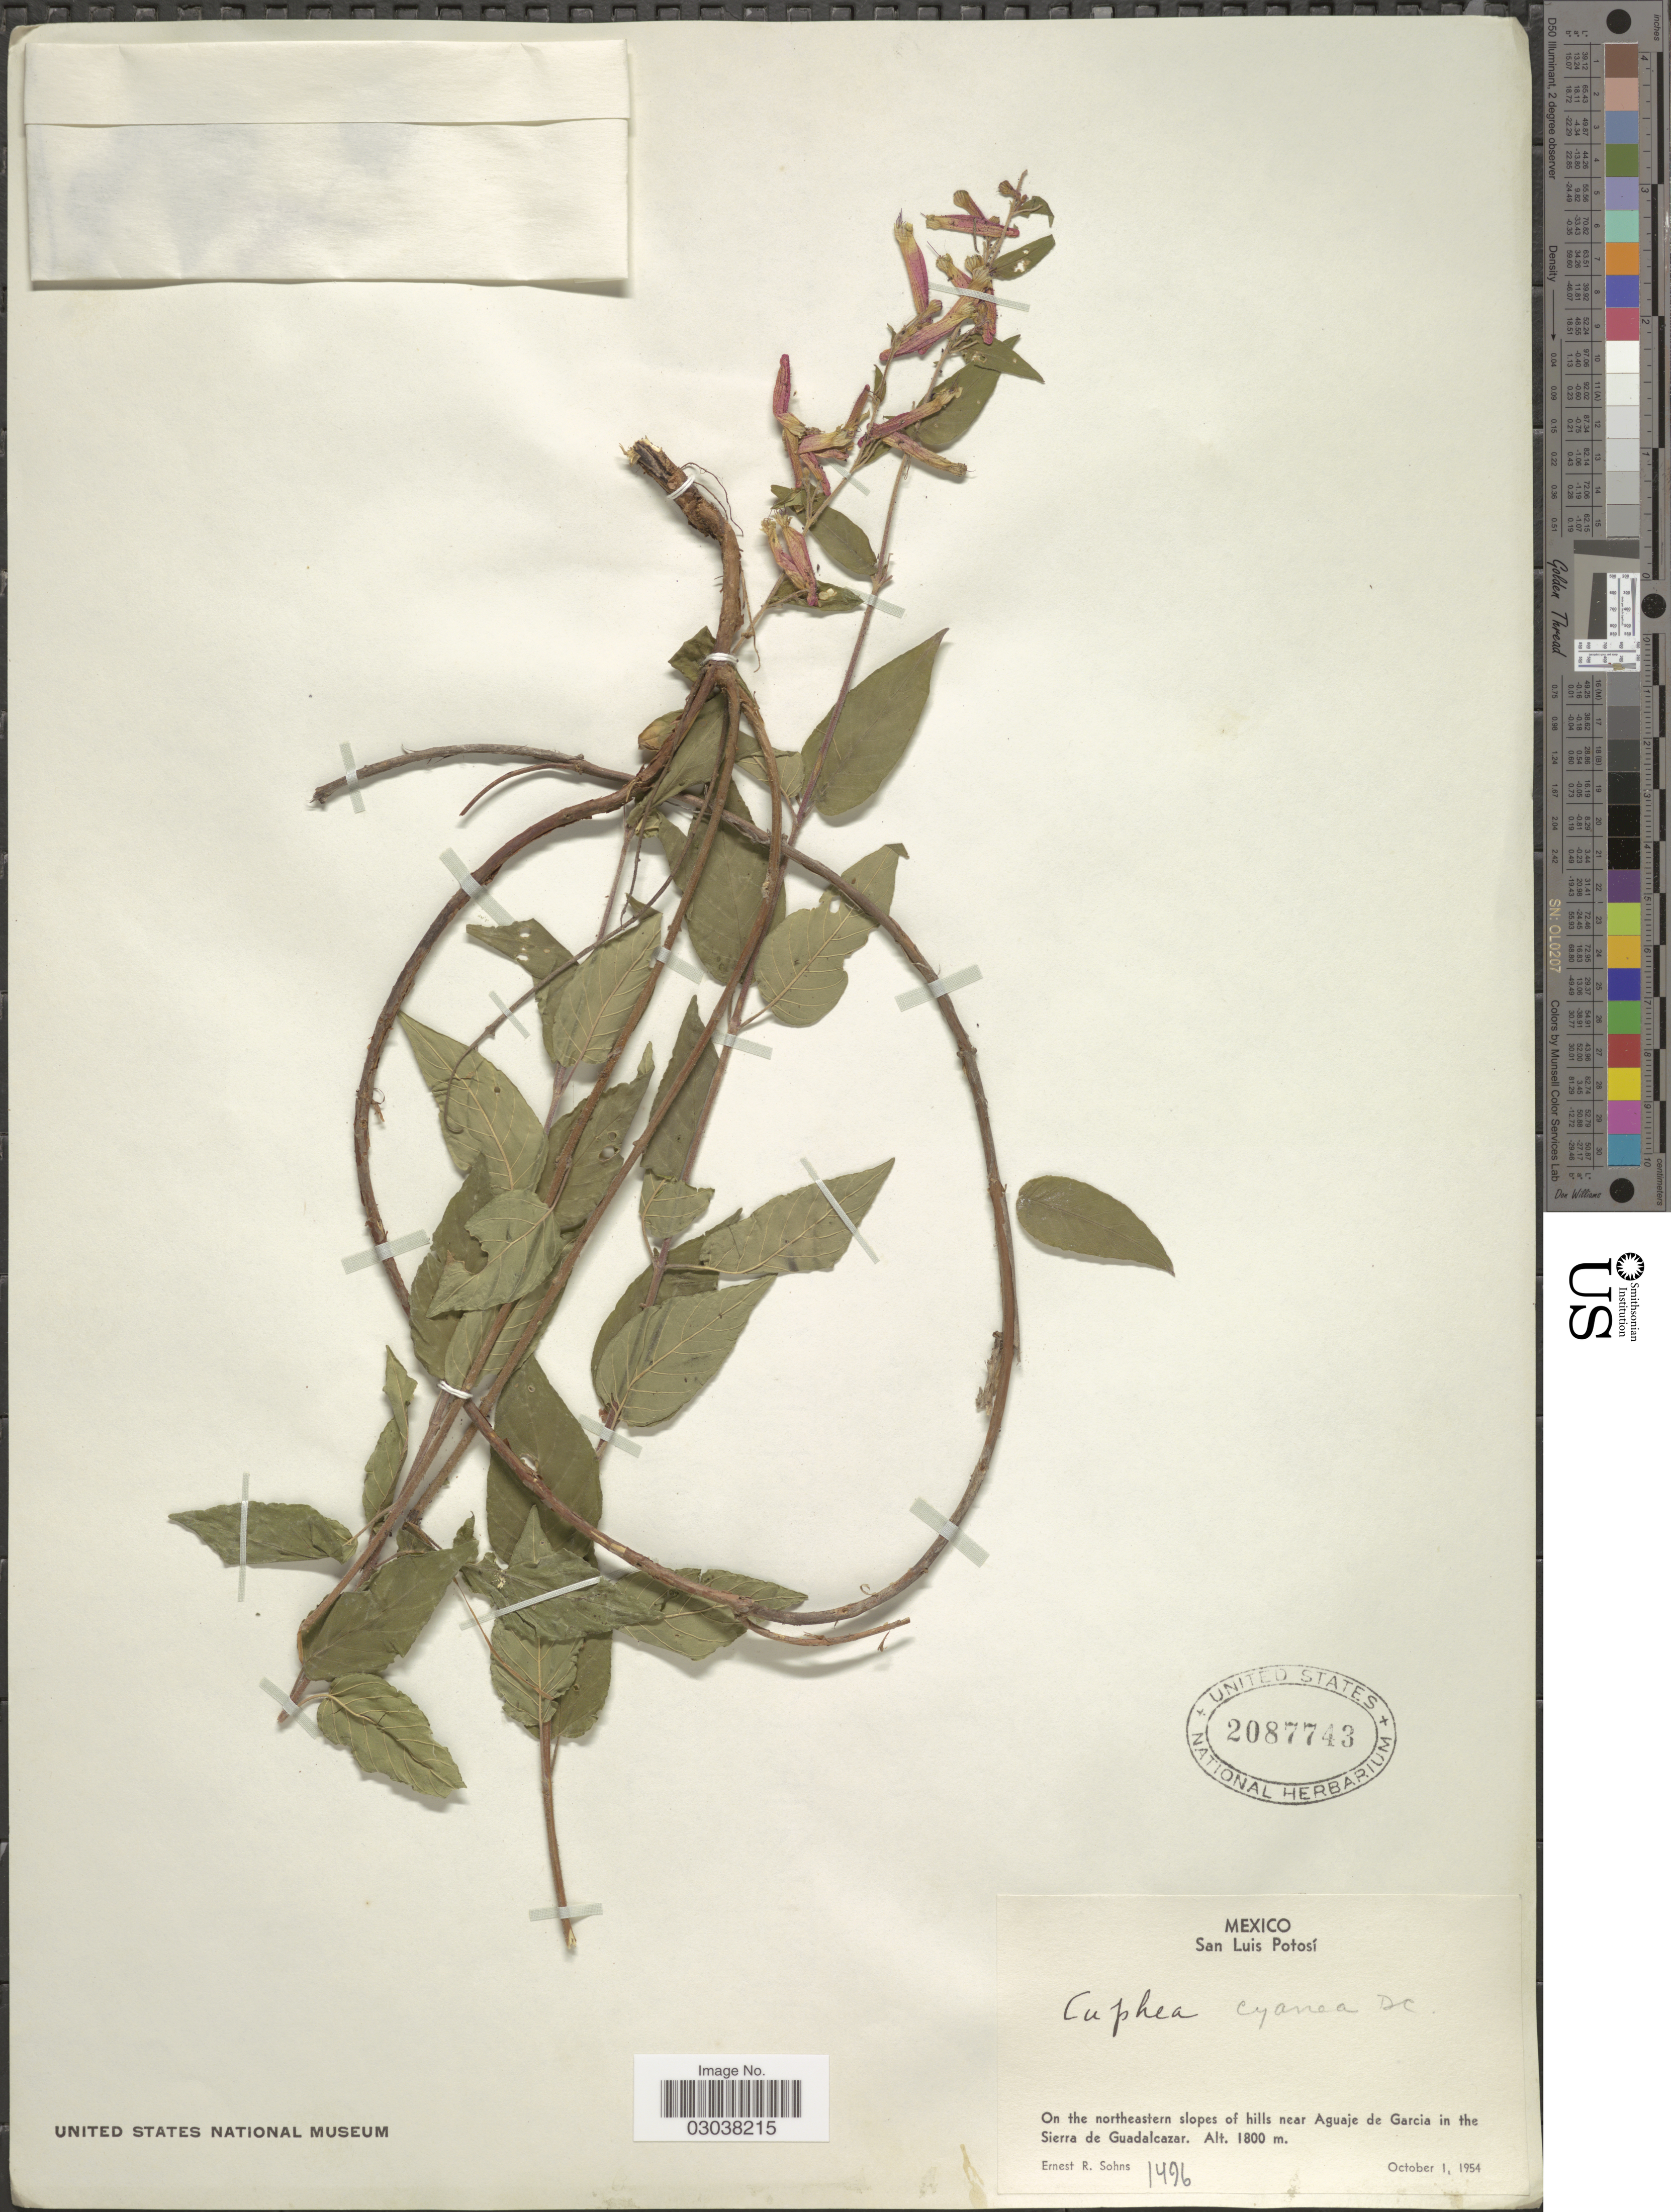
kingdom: Plantae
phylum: Tracheophyta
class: Magnoliopsida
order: Myrtales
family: Lythraceae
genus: Cuphea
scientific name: Cuphea cyanea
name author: DC.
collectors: E. R. Sohns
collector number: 1496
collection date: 1954-10-01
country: Mexico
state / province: San Luis Potosí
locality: On the northeastern slopes of hills near Aguaje de Garcia in the Sierra de Guadalcazar.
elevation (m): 1800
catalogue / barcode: US 2087743